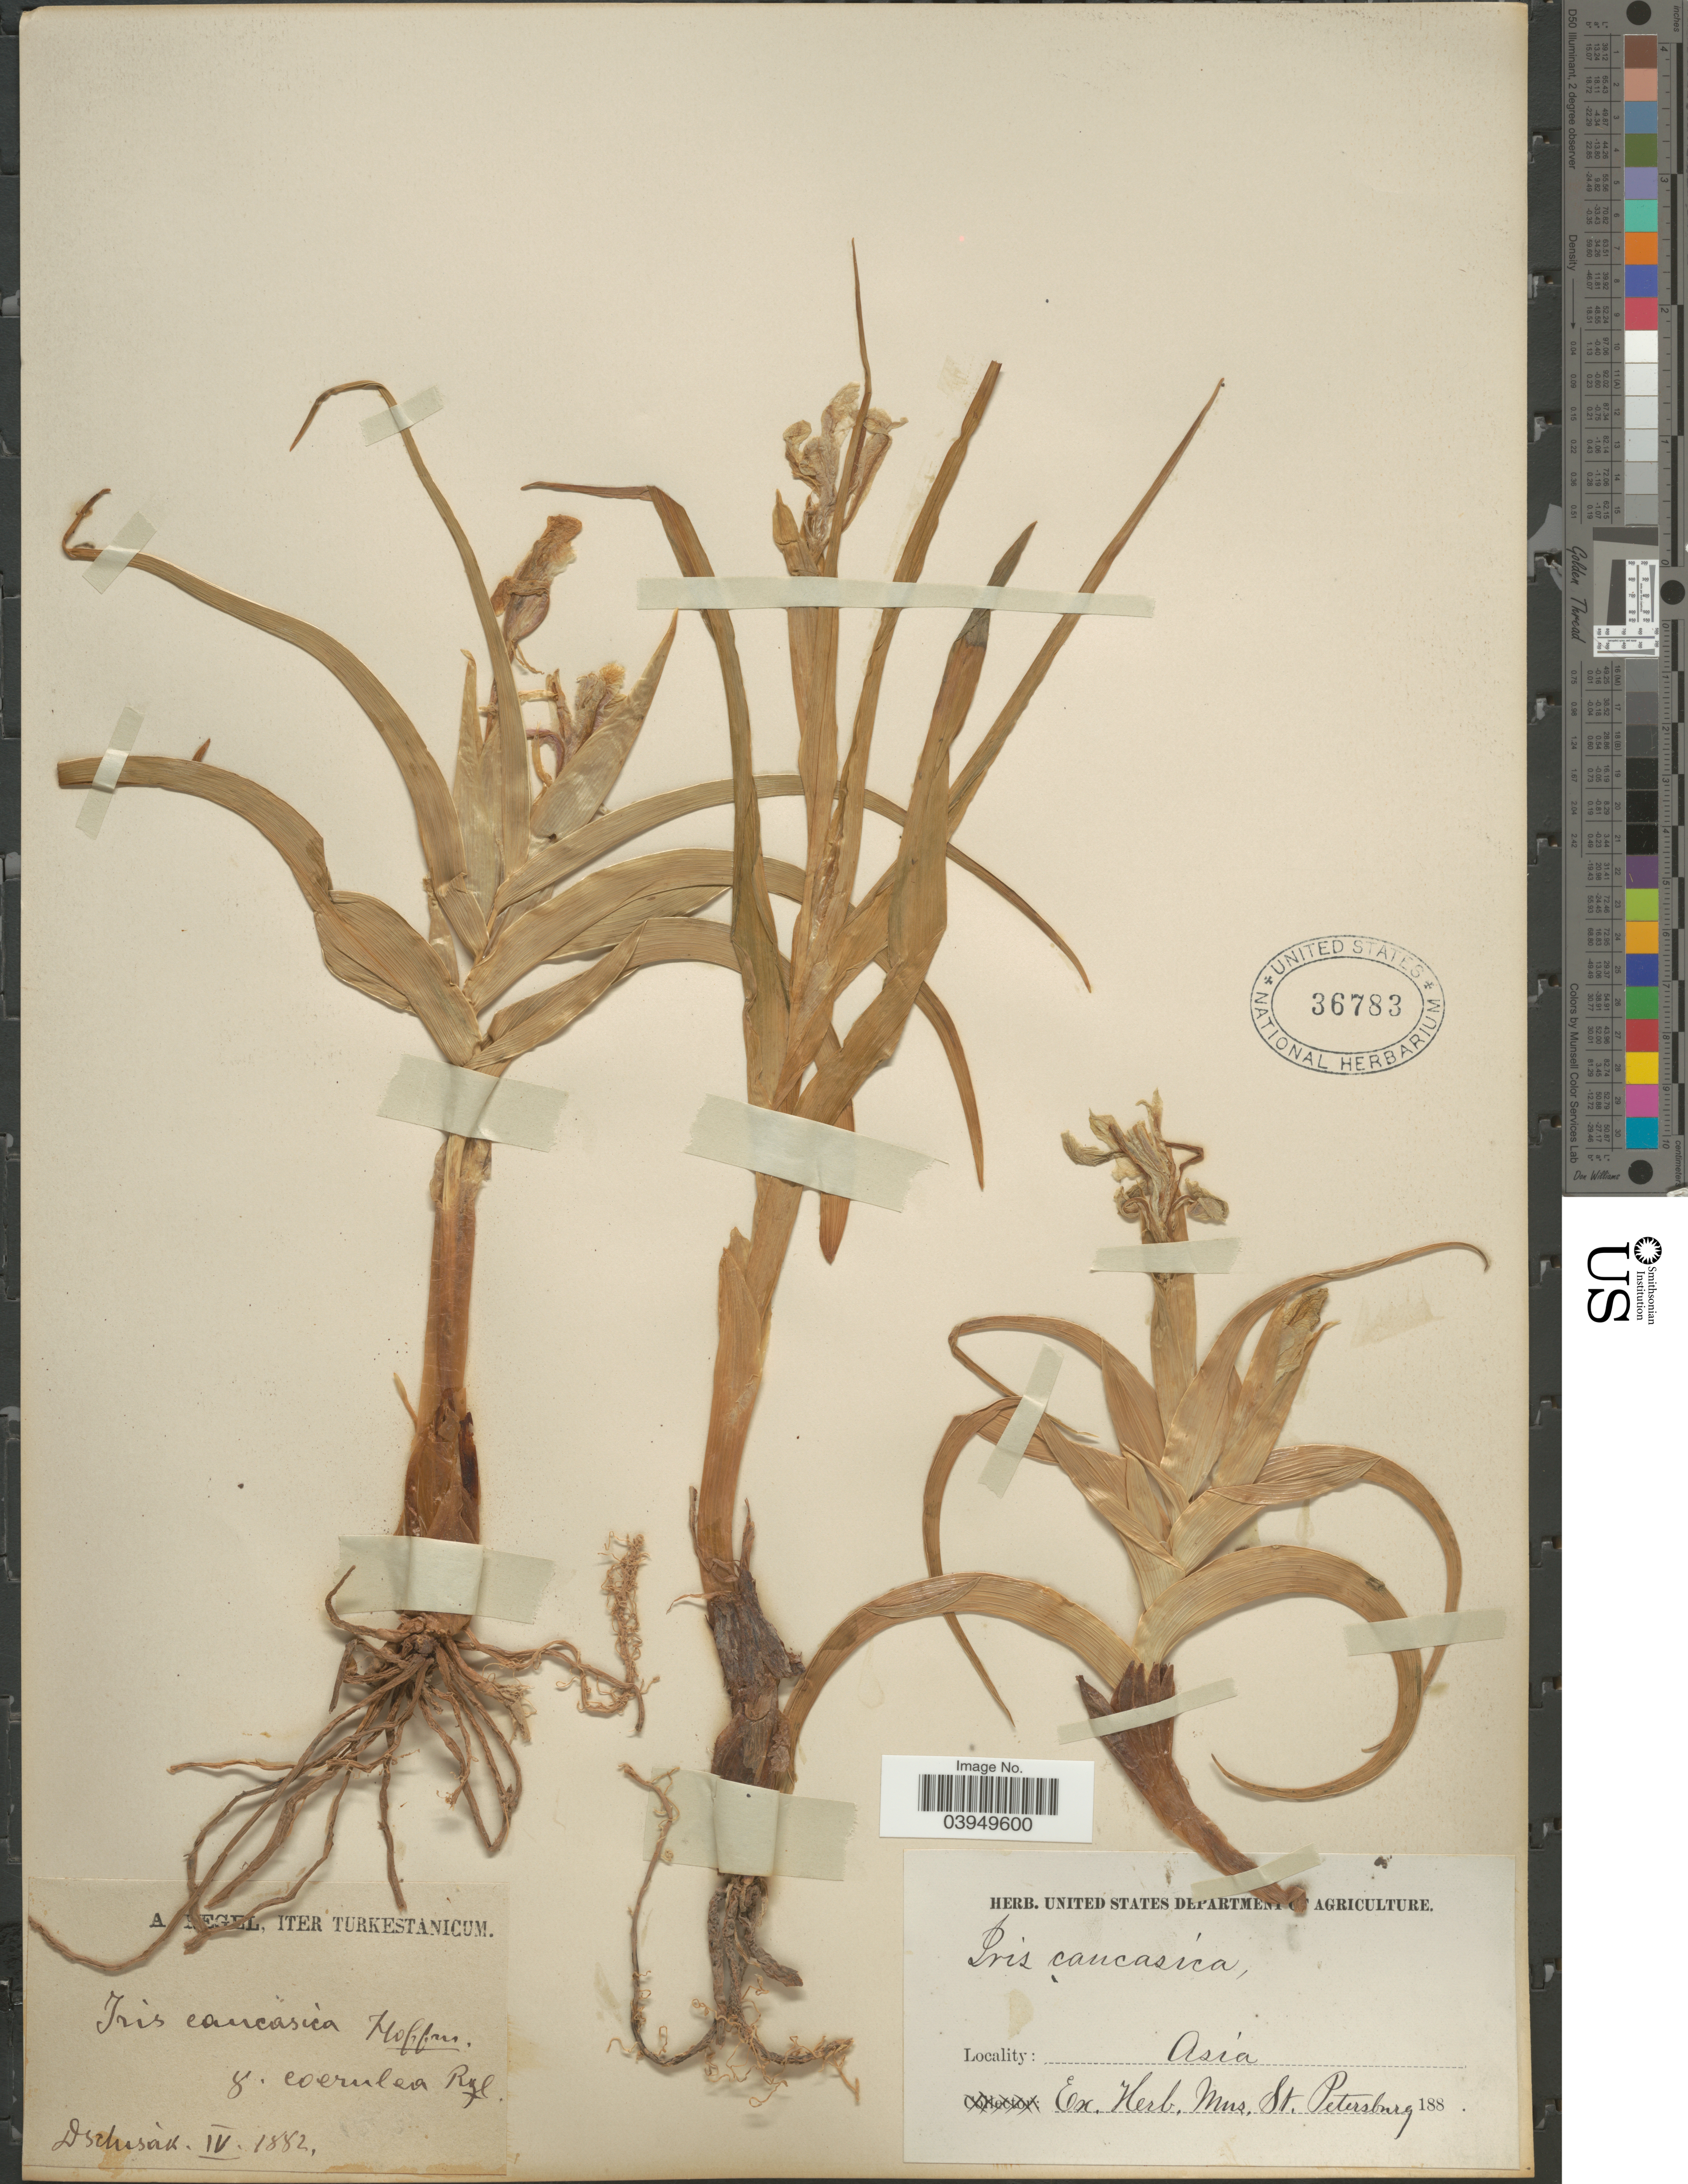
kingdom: Plantae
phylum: Tracheophyta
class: Liliopsida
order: Asparagales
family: Iridaceae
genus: Iris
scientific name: Iris caucasica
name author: Hoffm.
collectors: A. Regel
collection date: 1882-04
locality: Turkestanicum. Dschisan. Asia.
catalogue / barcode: US 36783